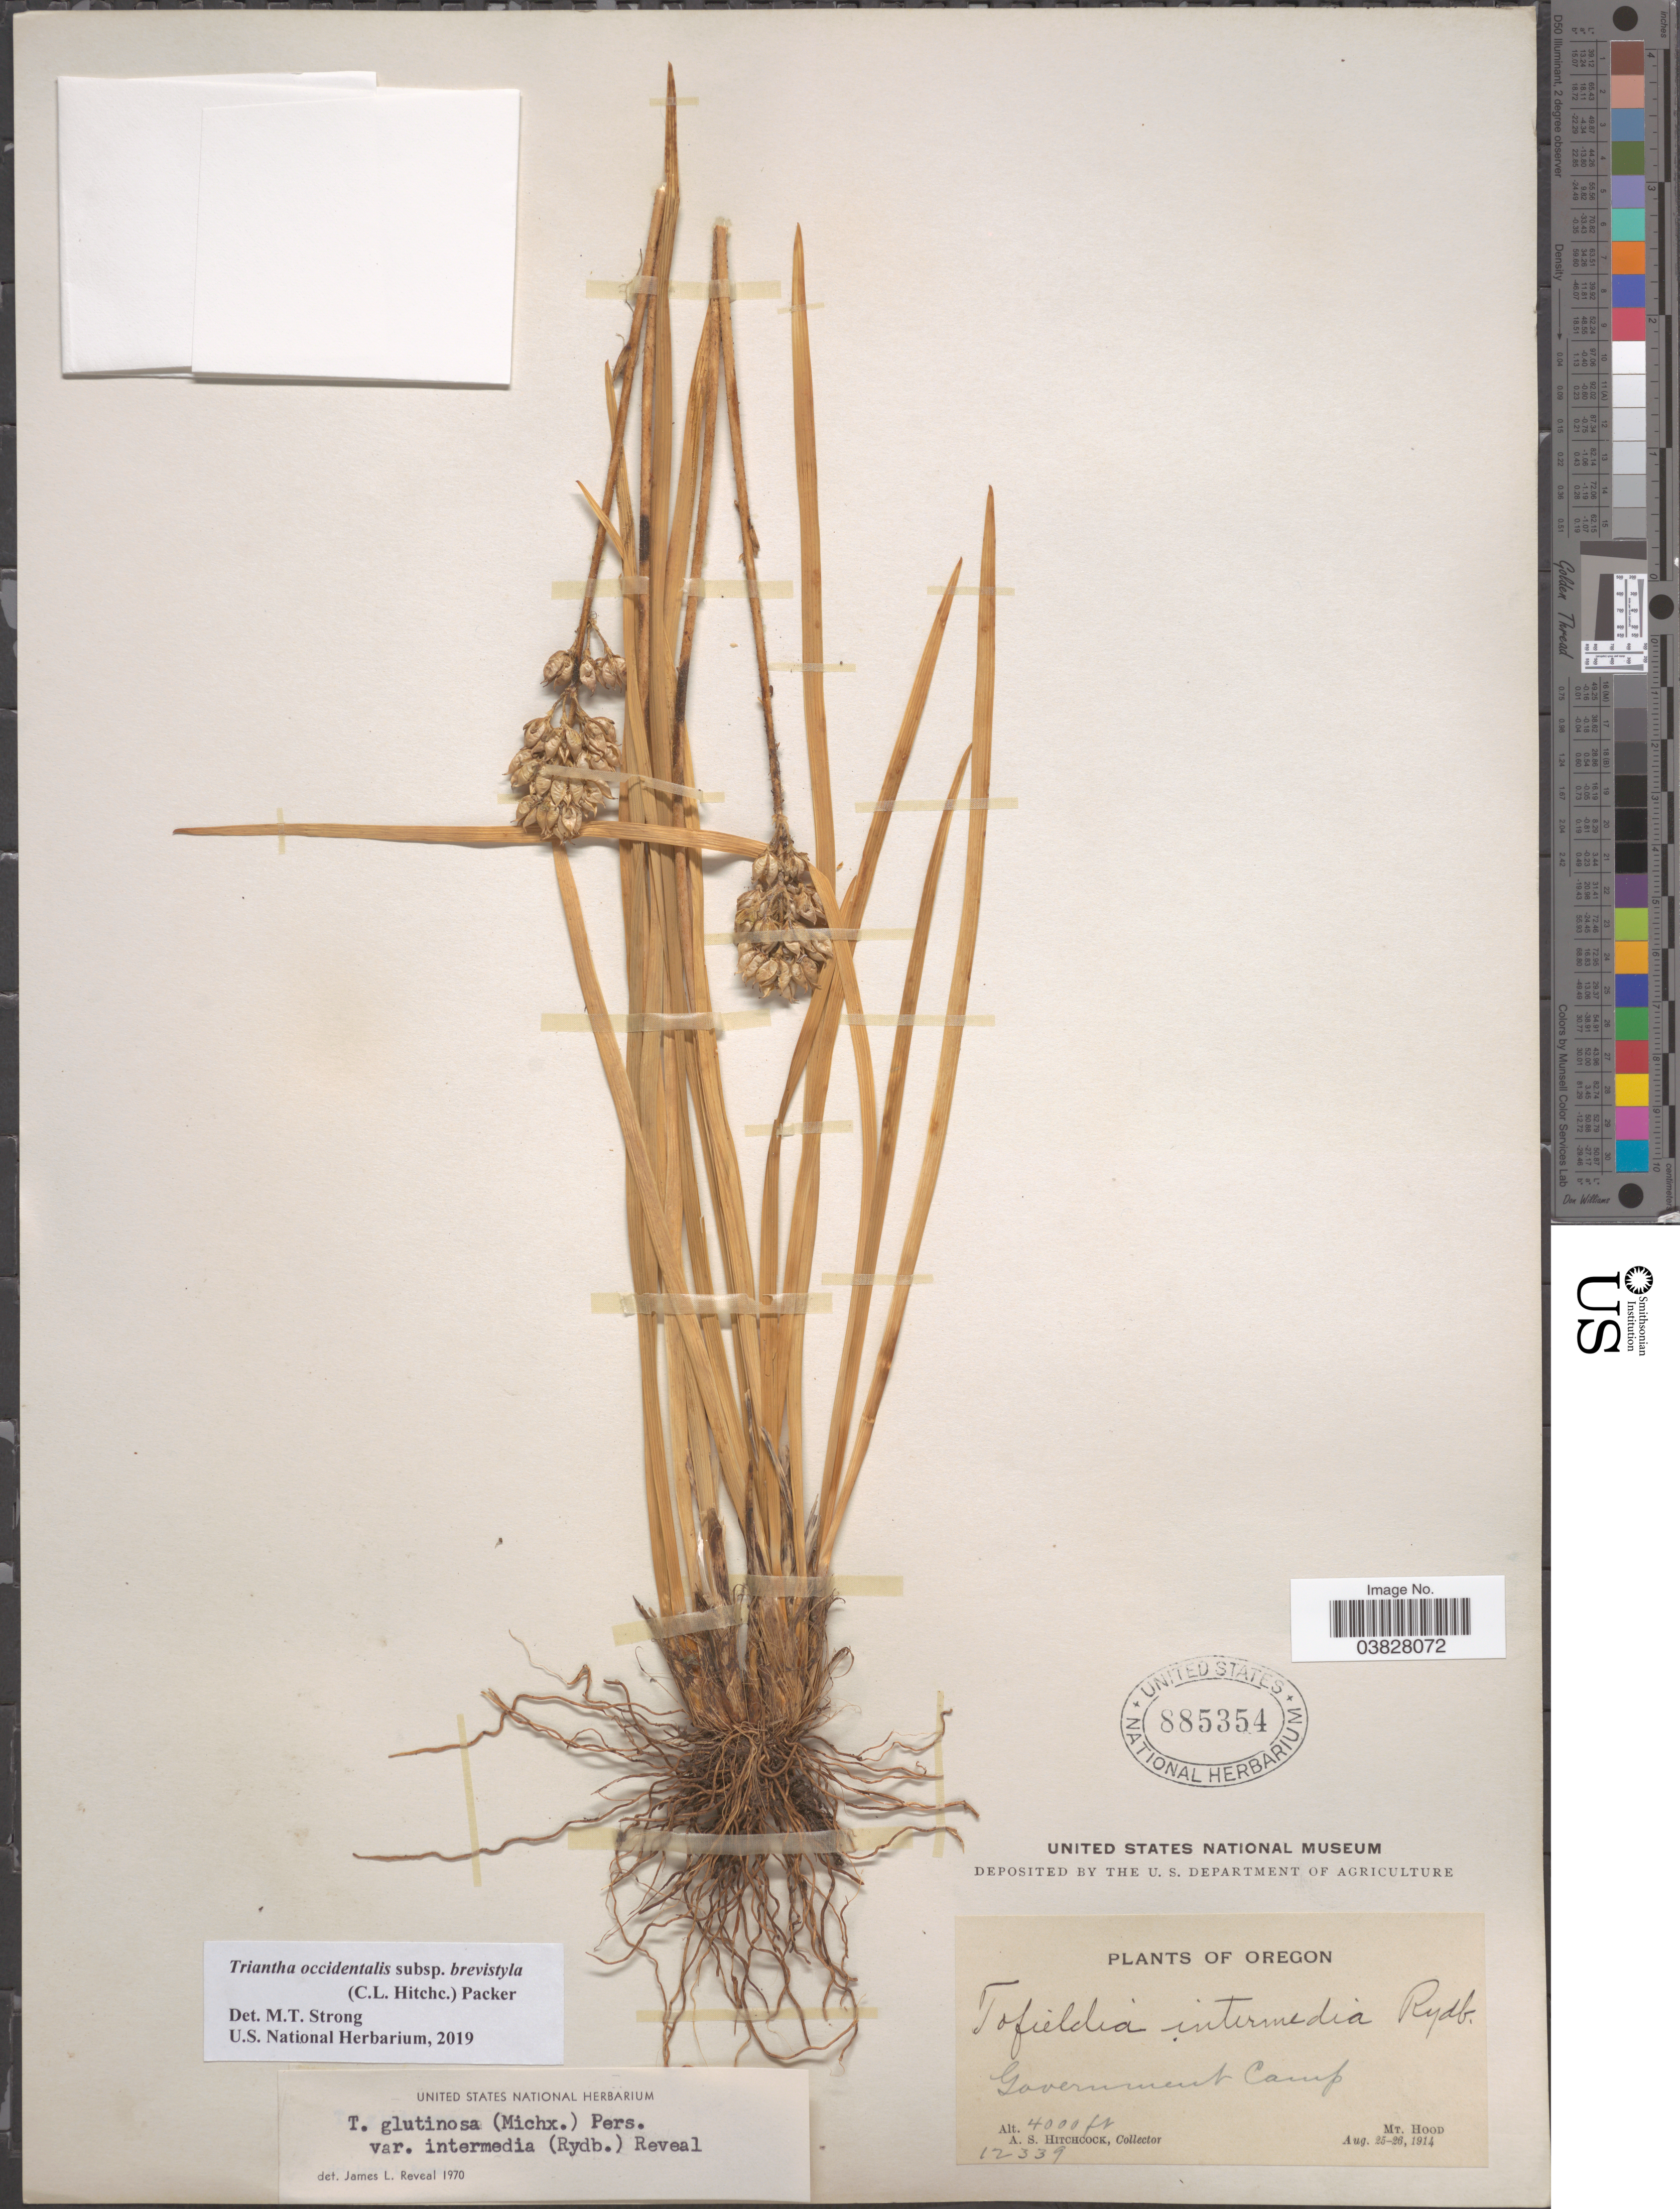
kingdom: Plantae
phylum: Tracheophyta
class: Liliopsida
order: Alismatales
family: Tofieldiaceae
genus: Triantha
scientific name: Triantha occidentalis subsp. brevistyla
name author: (C.L. Hitchc.) Packer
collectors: A. S. Hitchcock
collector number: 12339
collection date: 1914-08-25/1914-08-26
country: United States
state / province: Oregon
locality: Government Camp. Mt. Hood.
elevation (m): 1219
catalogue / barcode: US 885354